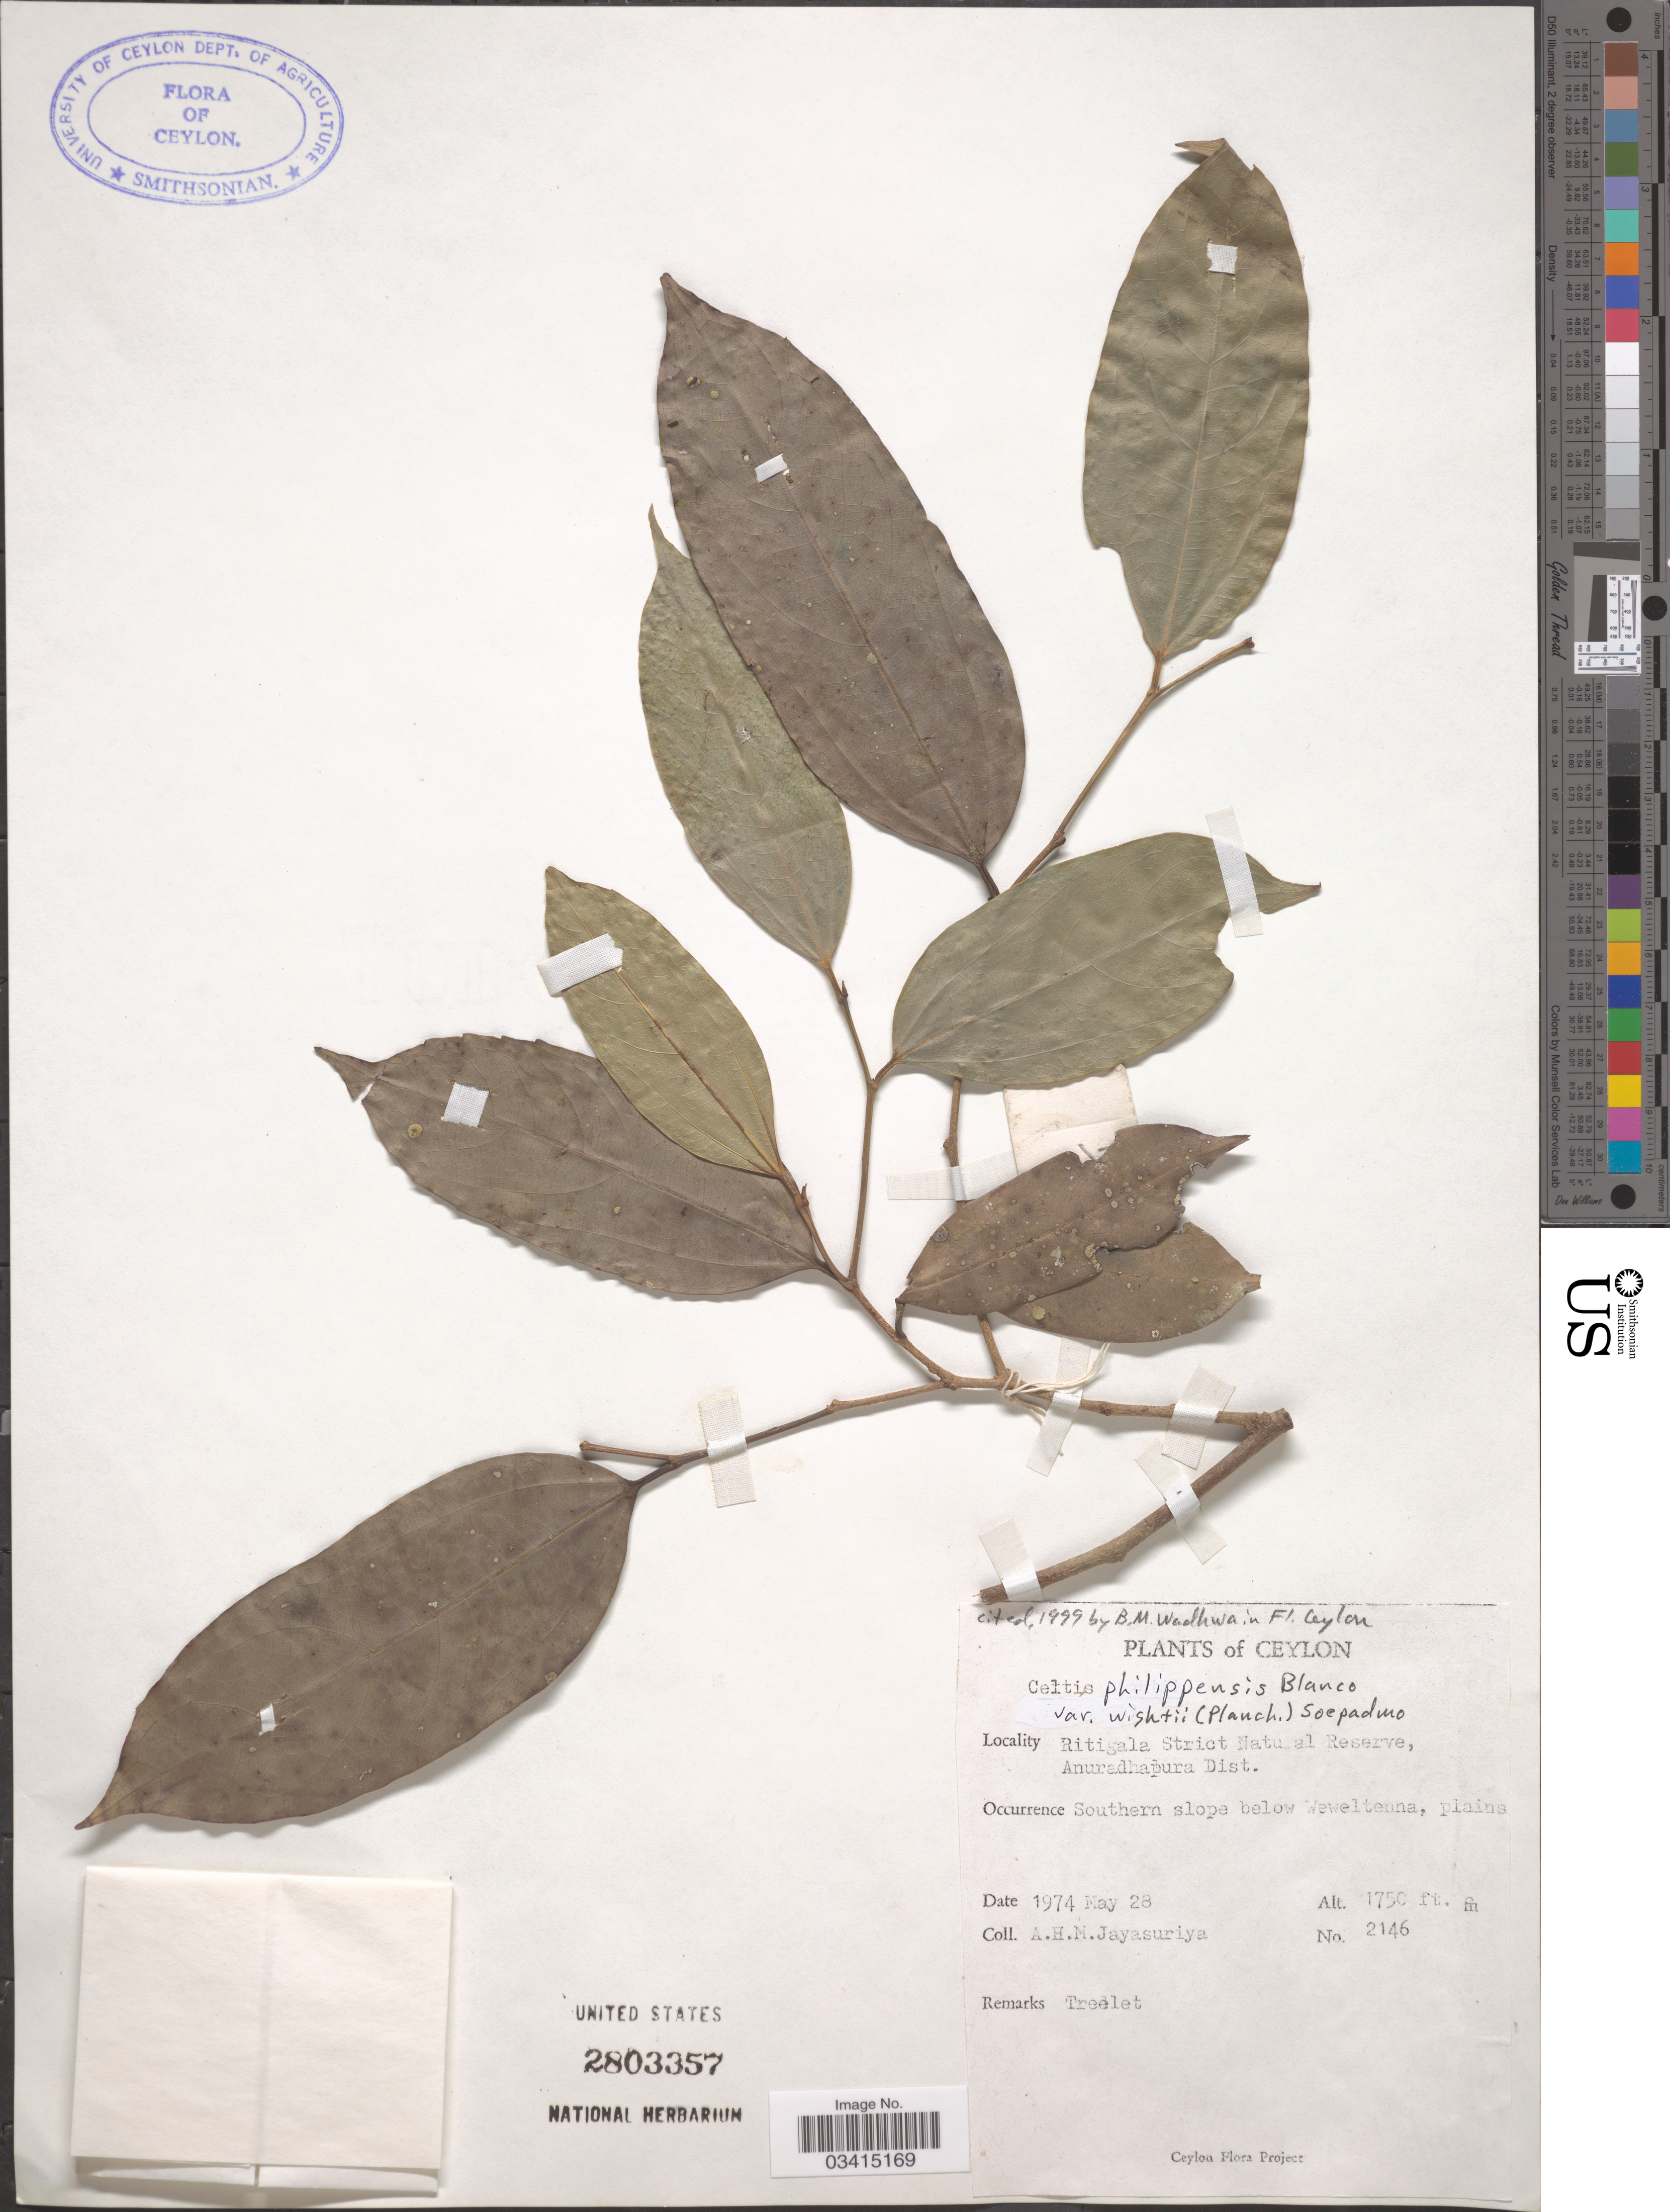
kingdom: Plantae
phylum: Tracheophyta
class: Magnoliopsida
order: Rosales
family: Cannabaceae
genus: Celtis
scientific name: Celtis philippensis var. wightii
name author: (Planch.) Soepadmo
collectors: A. H. Jayasuriya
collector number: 2146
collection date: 1974-05-28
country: Sri Lanka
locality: Ceylon. Ritigala Strict Natural Reserve, Anuradhapura Dist. Southern slope below Weweltenna.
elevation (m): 533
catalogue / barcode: US 2803357